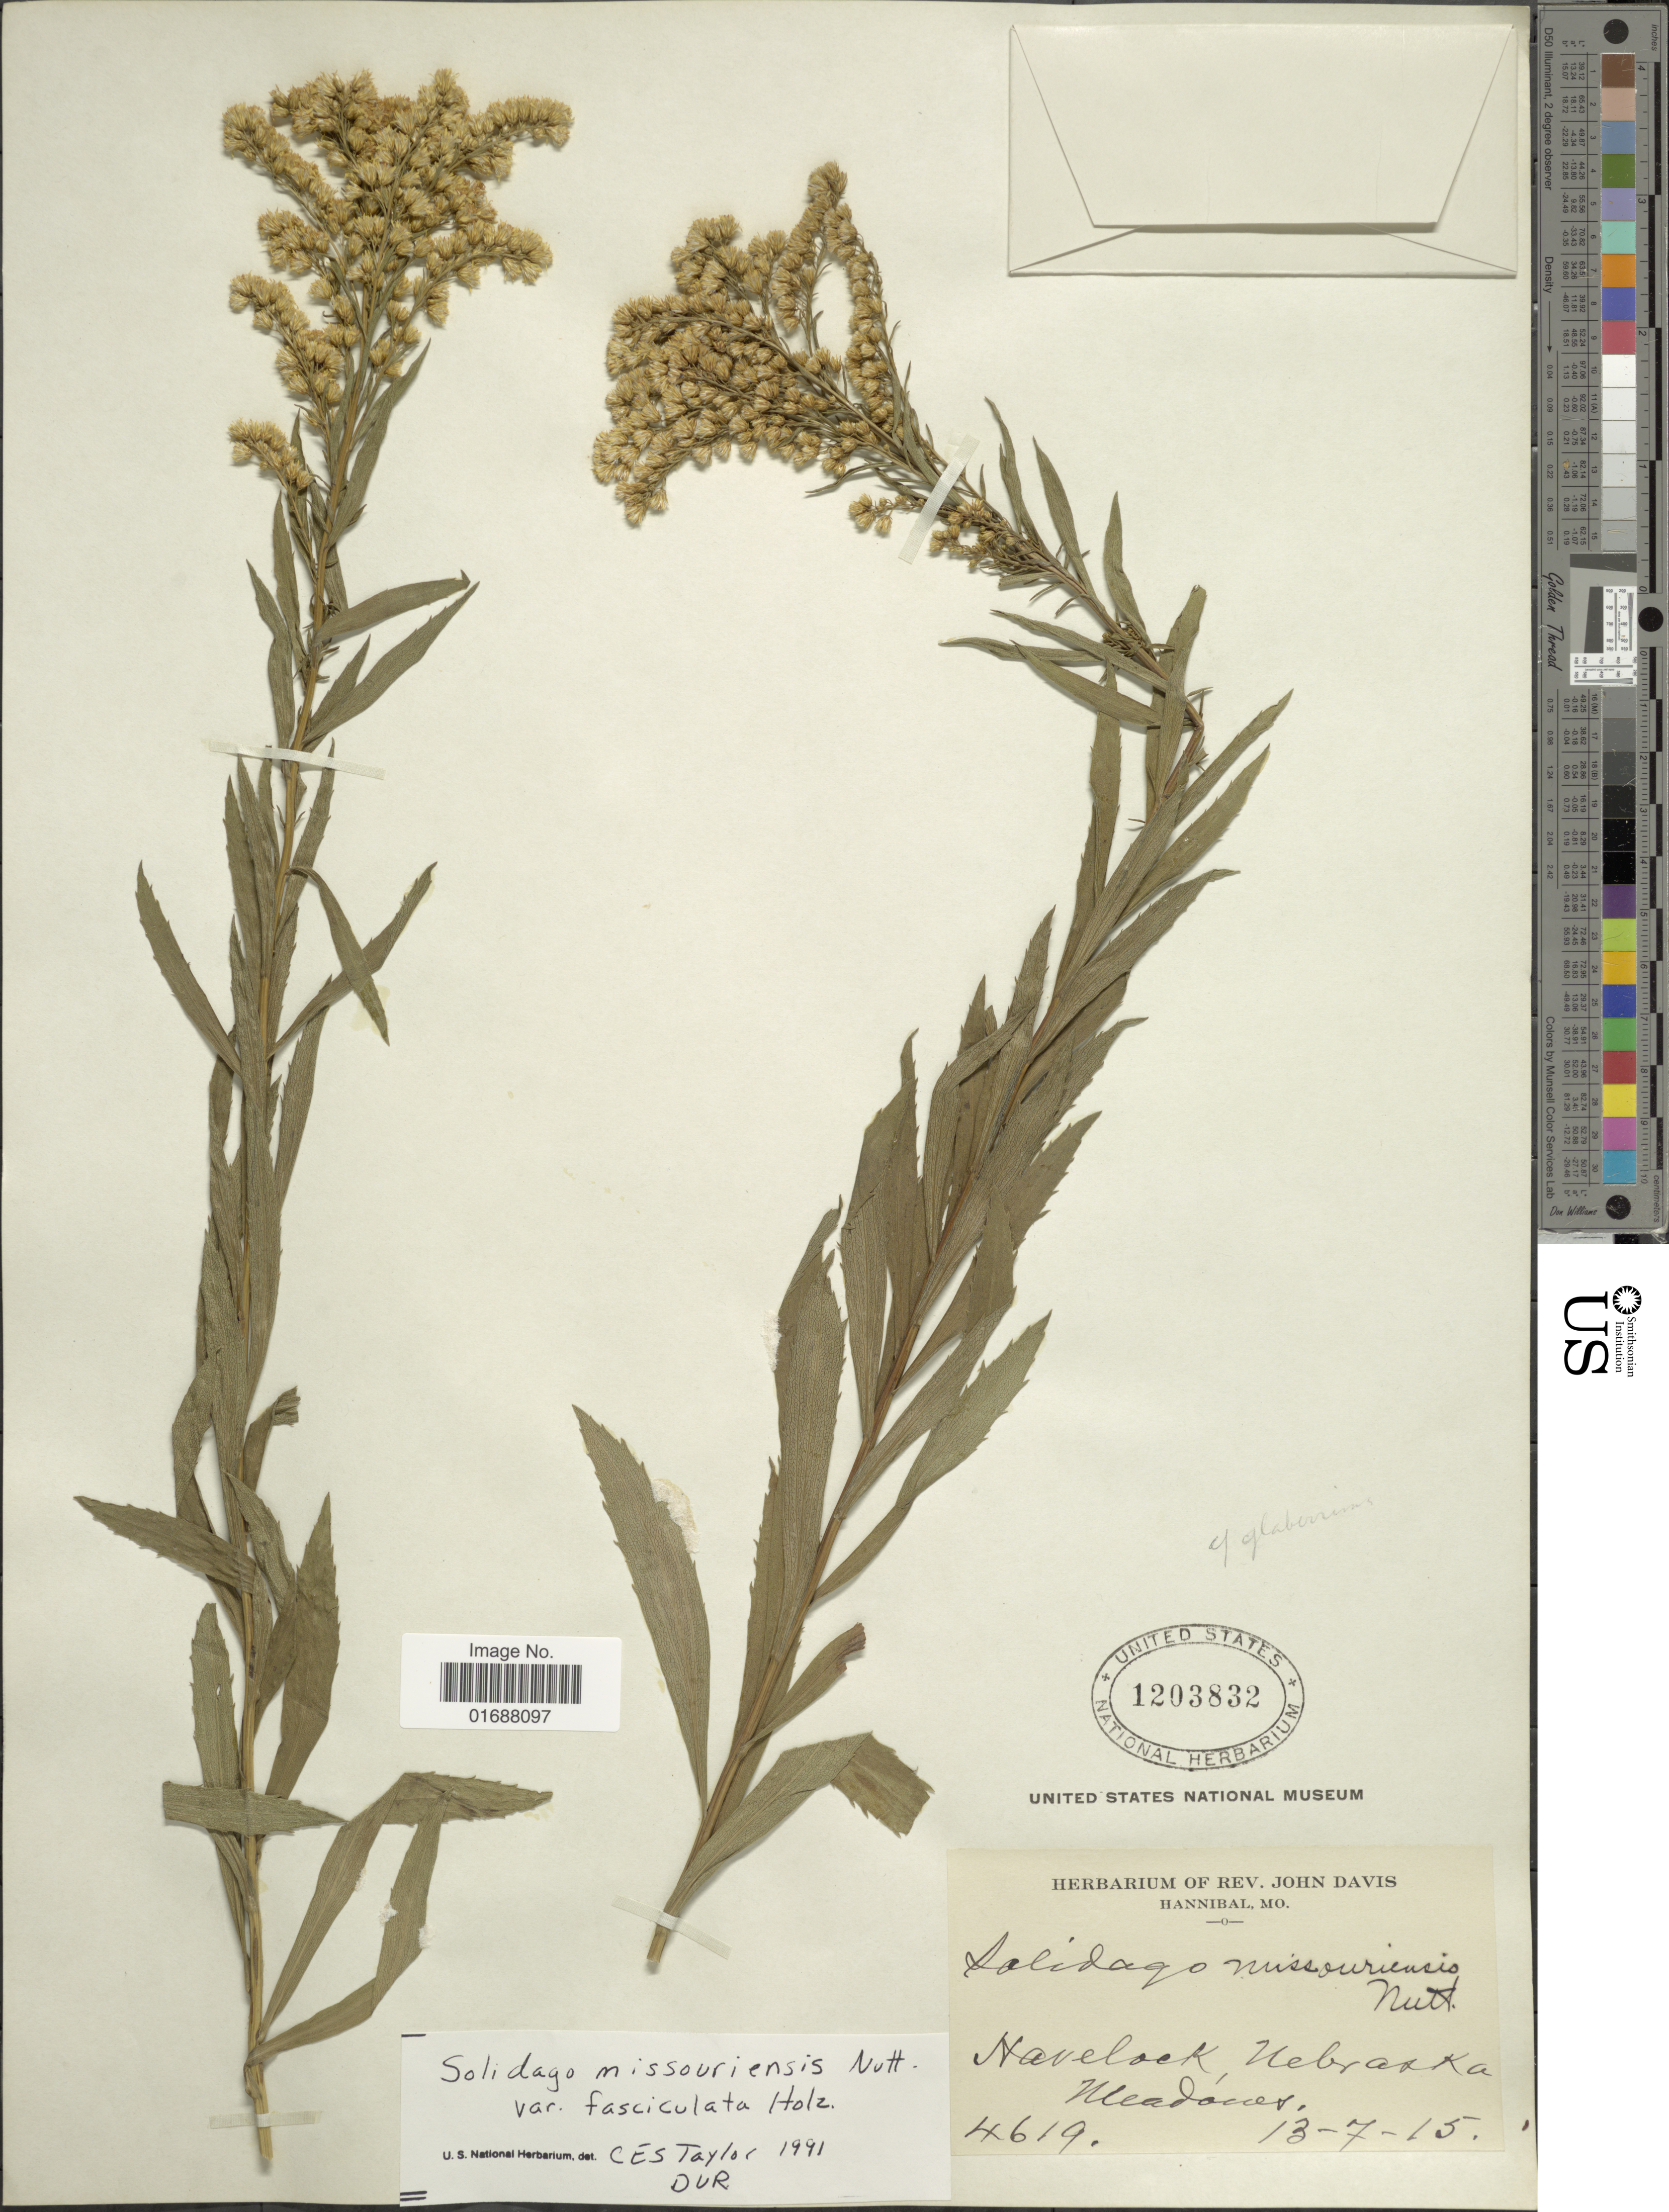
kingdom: Plantae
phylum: Tracheophyta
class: Magnoliopsida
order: Asterales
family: Asteraceae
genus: Solidago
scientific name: Solidago missouriensis var. fasciculata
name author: Holz.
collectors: J. Davis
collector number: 4619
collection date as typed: Transcribed d/m/y: 13/7/15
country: United States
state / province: Nebraska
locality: Havelock, Nebraska, Meadows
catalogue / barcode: US 1203832